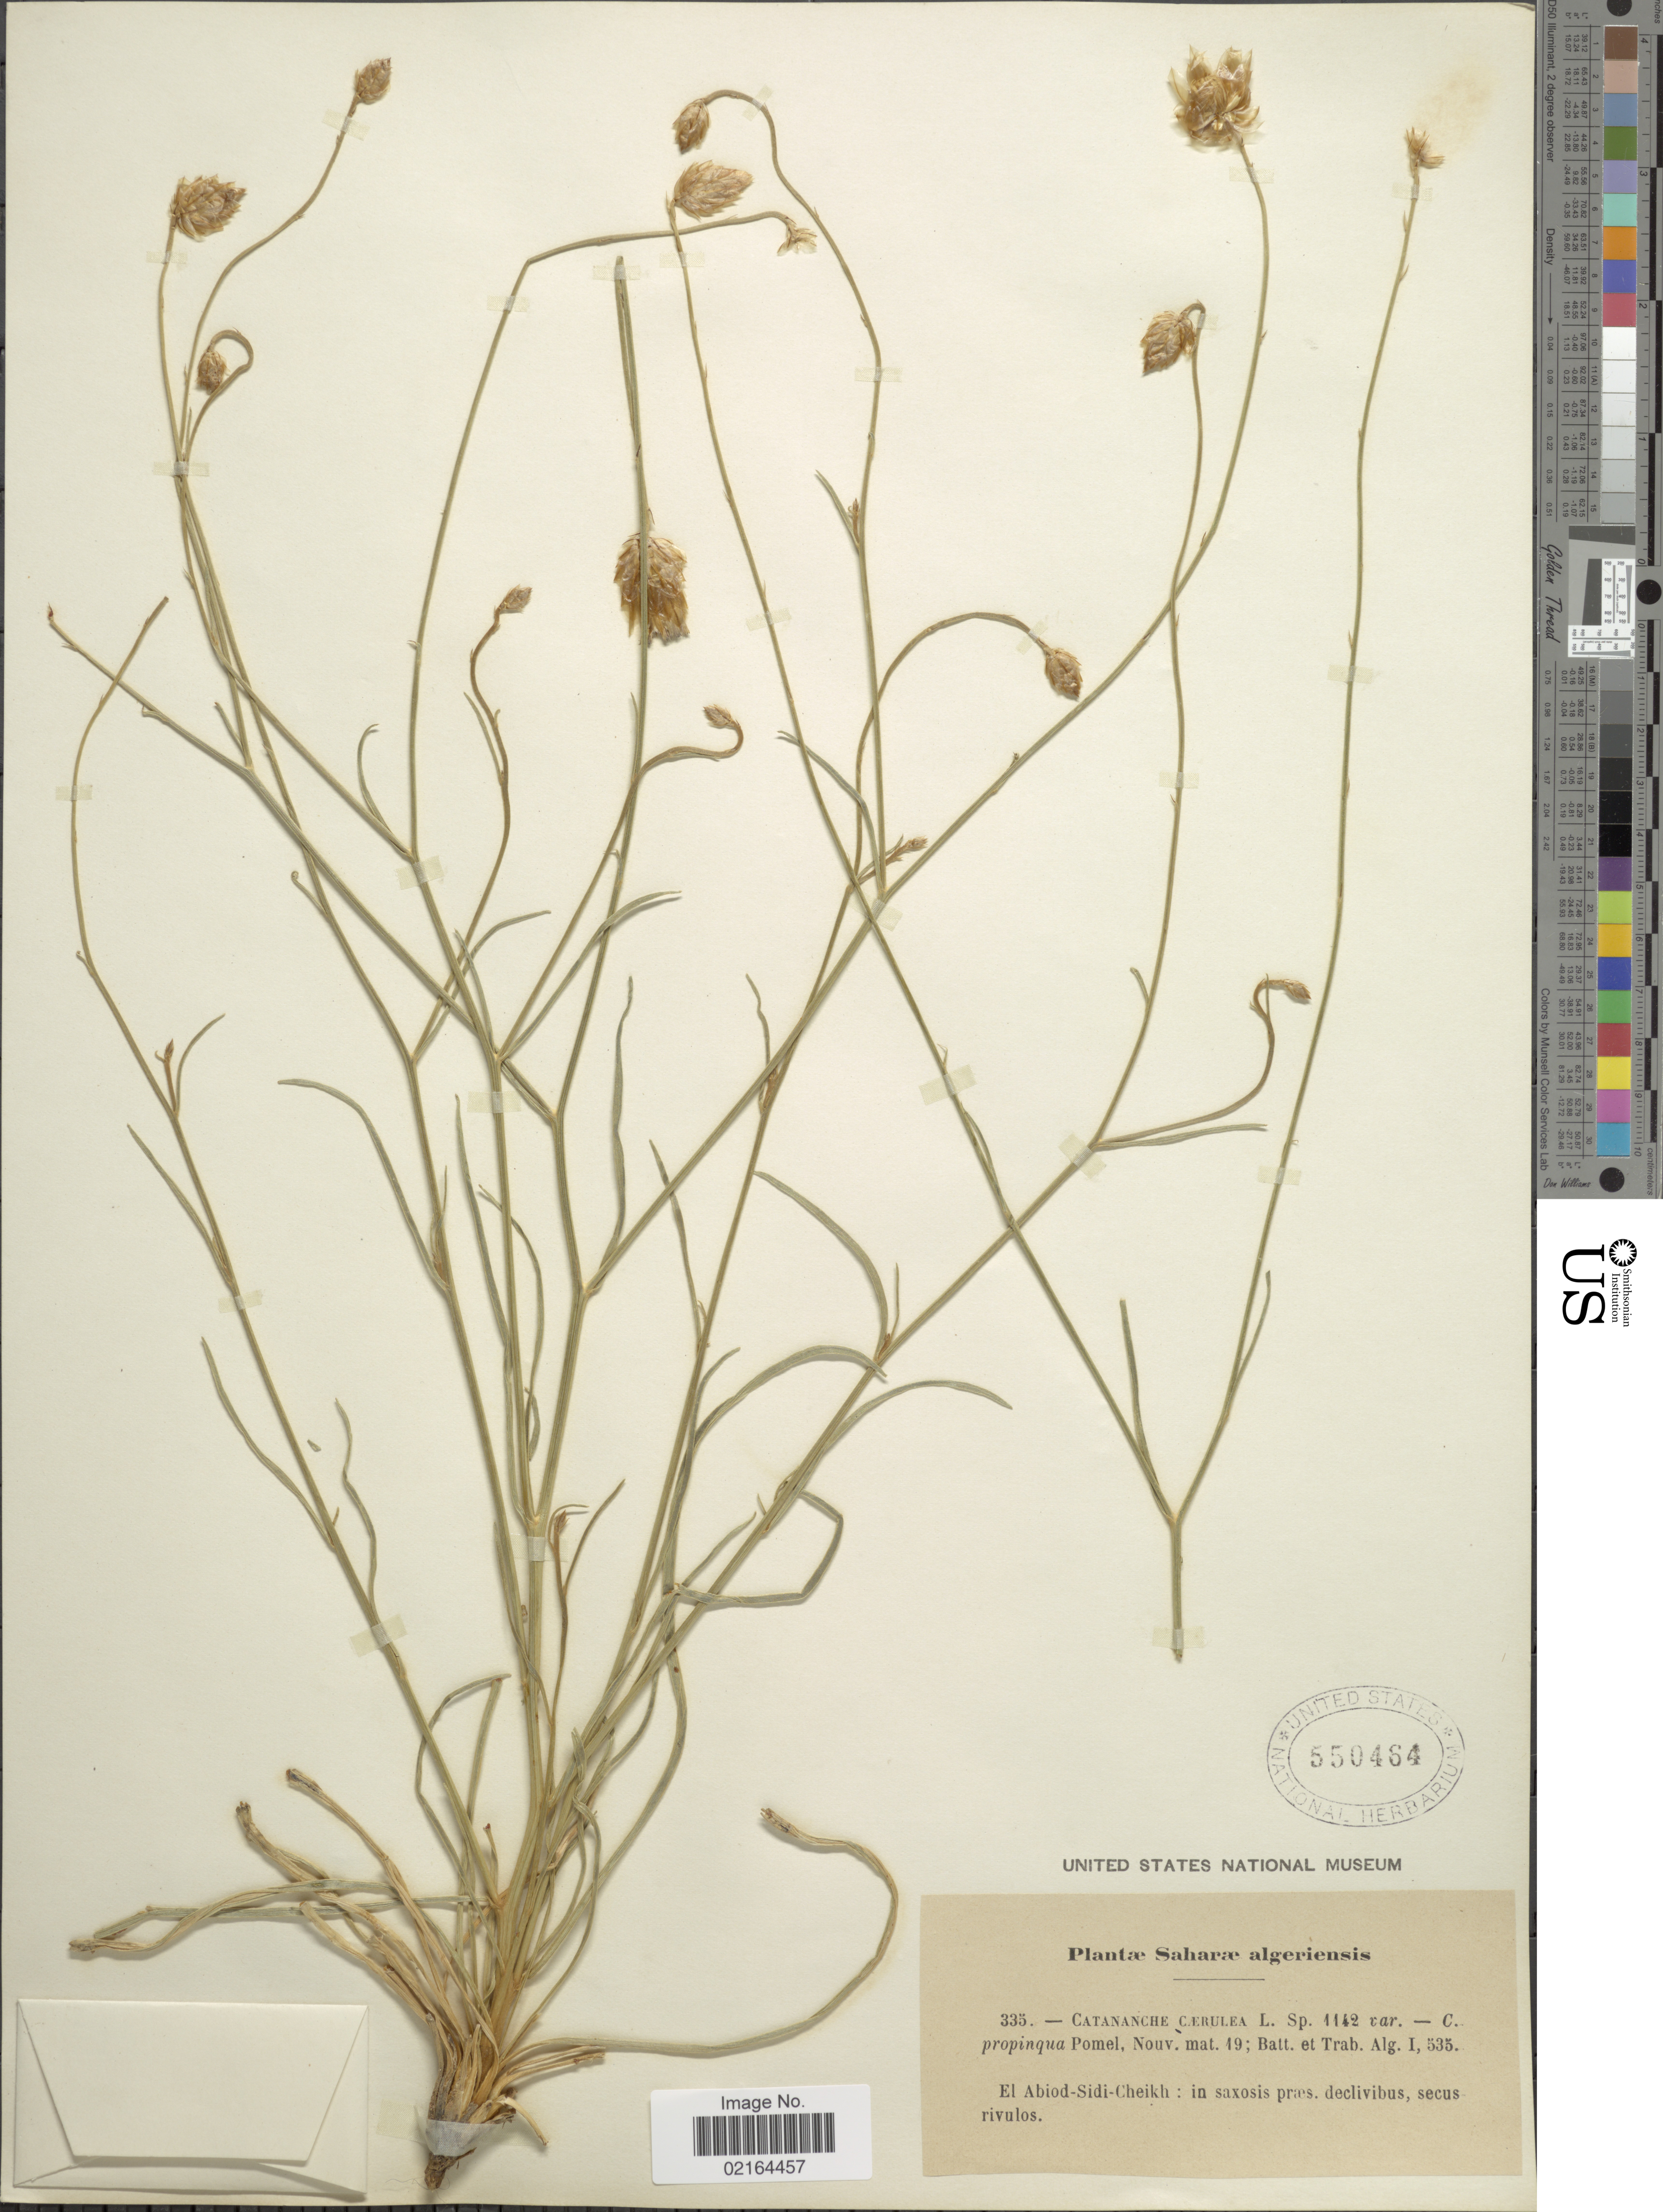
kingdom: Plantae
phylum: Tracheophyta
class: Magnoliopsida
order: Asterales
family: Asteraceae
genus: Catananche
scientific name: Catananche caerulea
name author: L.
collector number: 335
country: Algeria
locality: Saharae algeriensis, El Abiod-Sidi-Cheikh: in saxosis praes, declivibus, secus rivulos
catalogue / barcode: US 550464